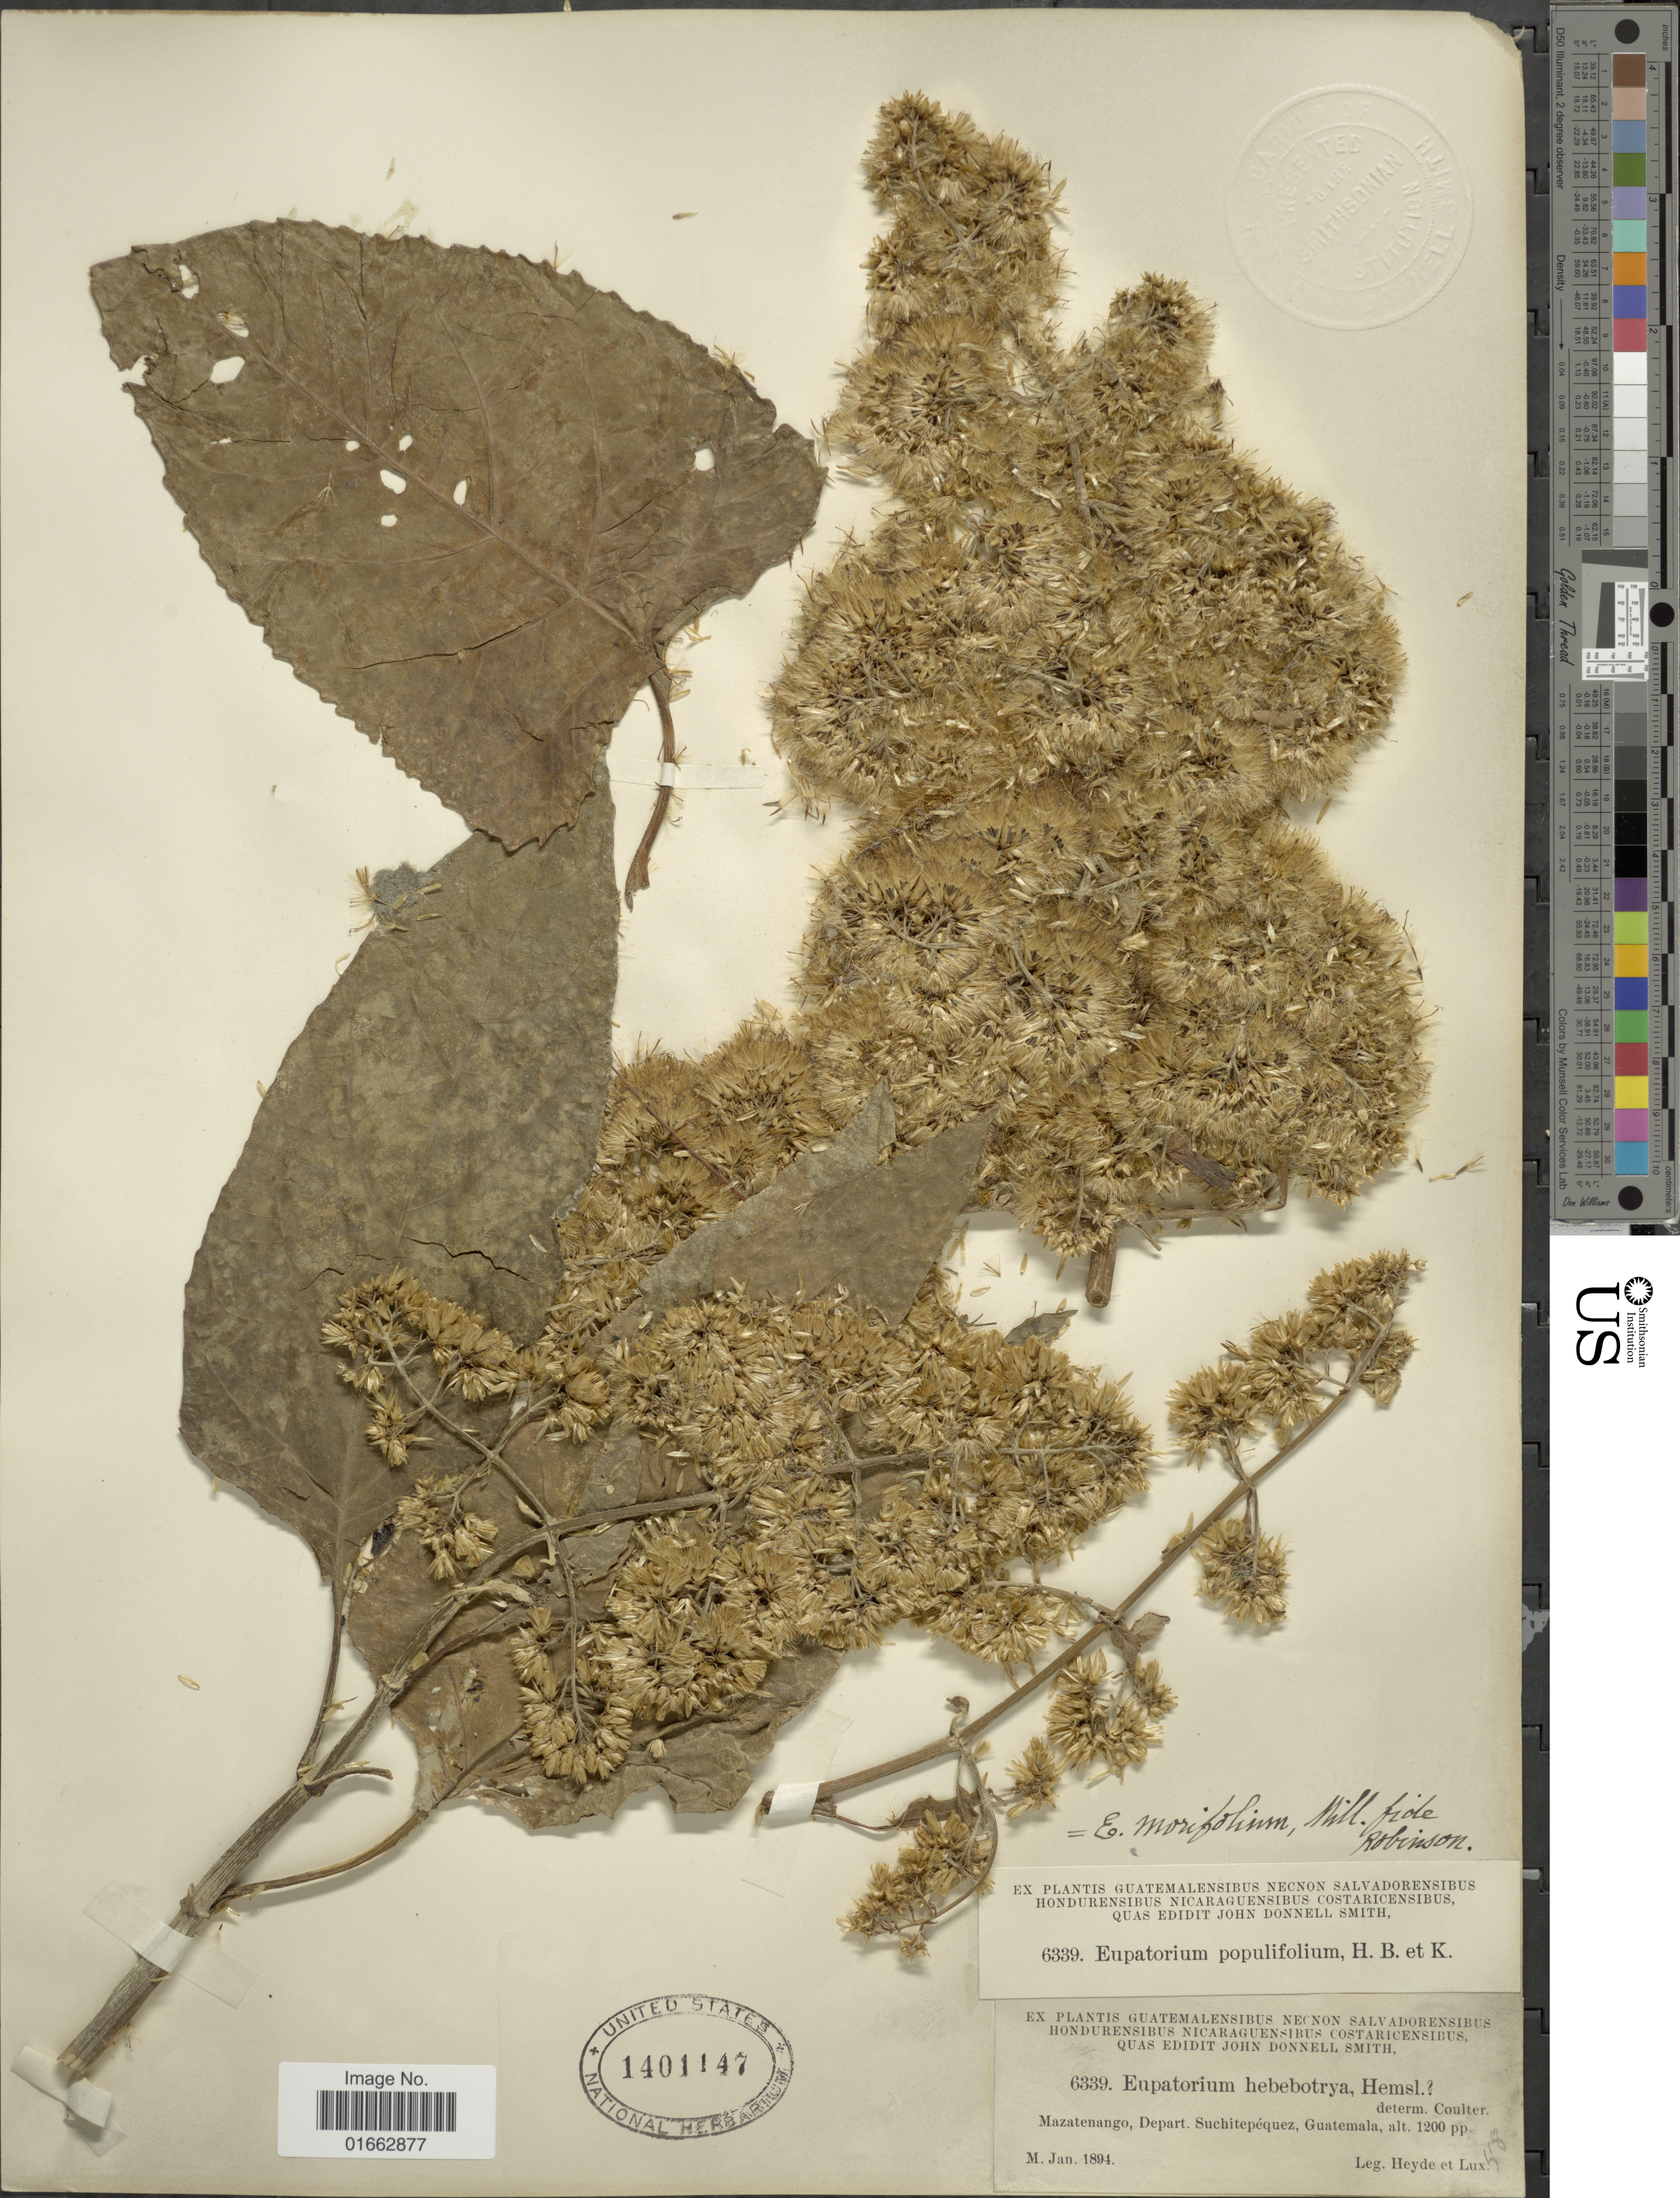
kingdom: Plantae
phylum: Tracheophyta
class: Magnoliopsida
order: Asterales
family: Asteraceae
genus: Critonia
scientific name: Critonia morifolia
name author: (Mill.) R.M. King & H. Rob.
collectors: Heyde & Lux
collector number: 6339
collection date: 1894-01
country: Guatemala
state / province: Suchitepéquez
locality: Mazatenango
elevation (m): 366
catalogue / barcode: US 1401147